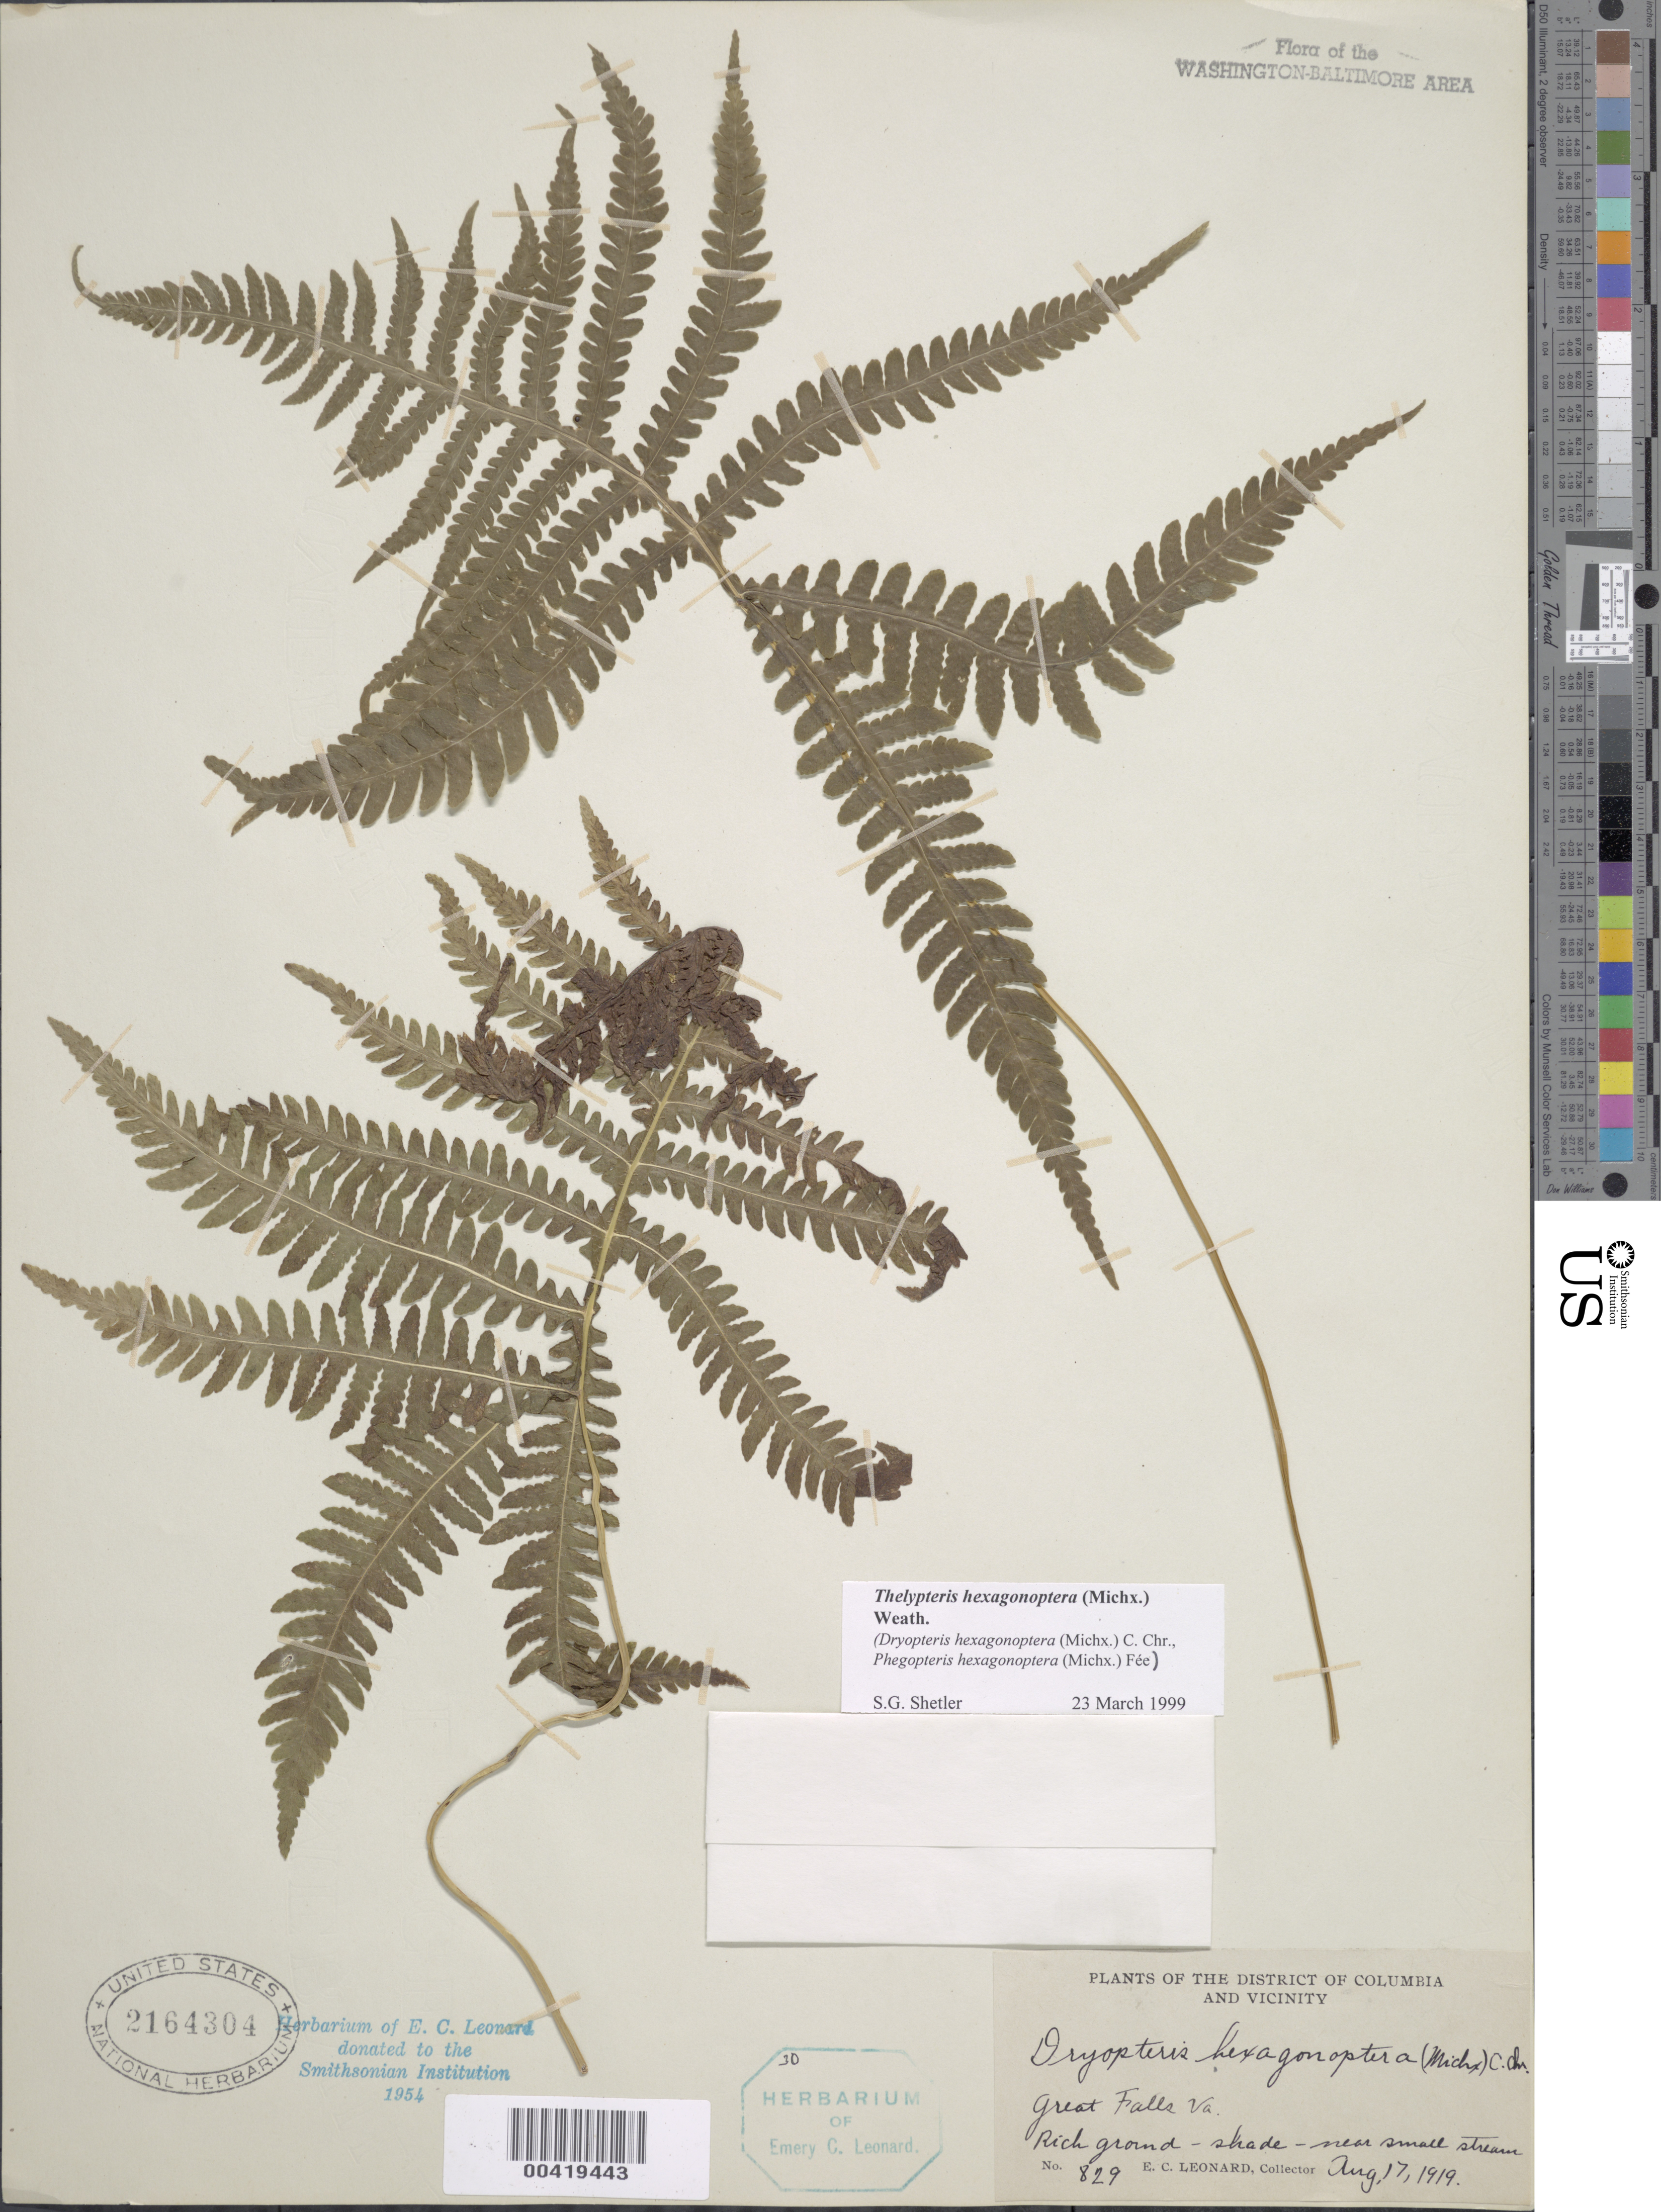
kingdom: Plantae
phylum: Tracheophyta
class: Polypodiopsida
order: Polypodiales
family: Thelypteridaceae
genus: Phegopteris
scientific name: Phegopteris hexagonoptera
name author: (Michx.) Fée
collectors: E. C. Leonard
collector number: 829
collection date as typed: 17 Aug 1919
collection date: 1919-08-17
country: United States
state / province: Virginia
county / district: Fairfax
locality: Great Falls C. and O. Canal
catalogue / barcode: US 2164304